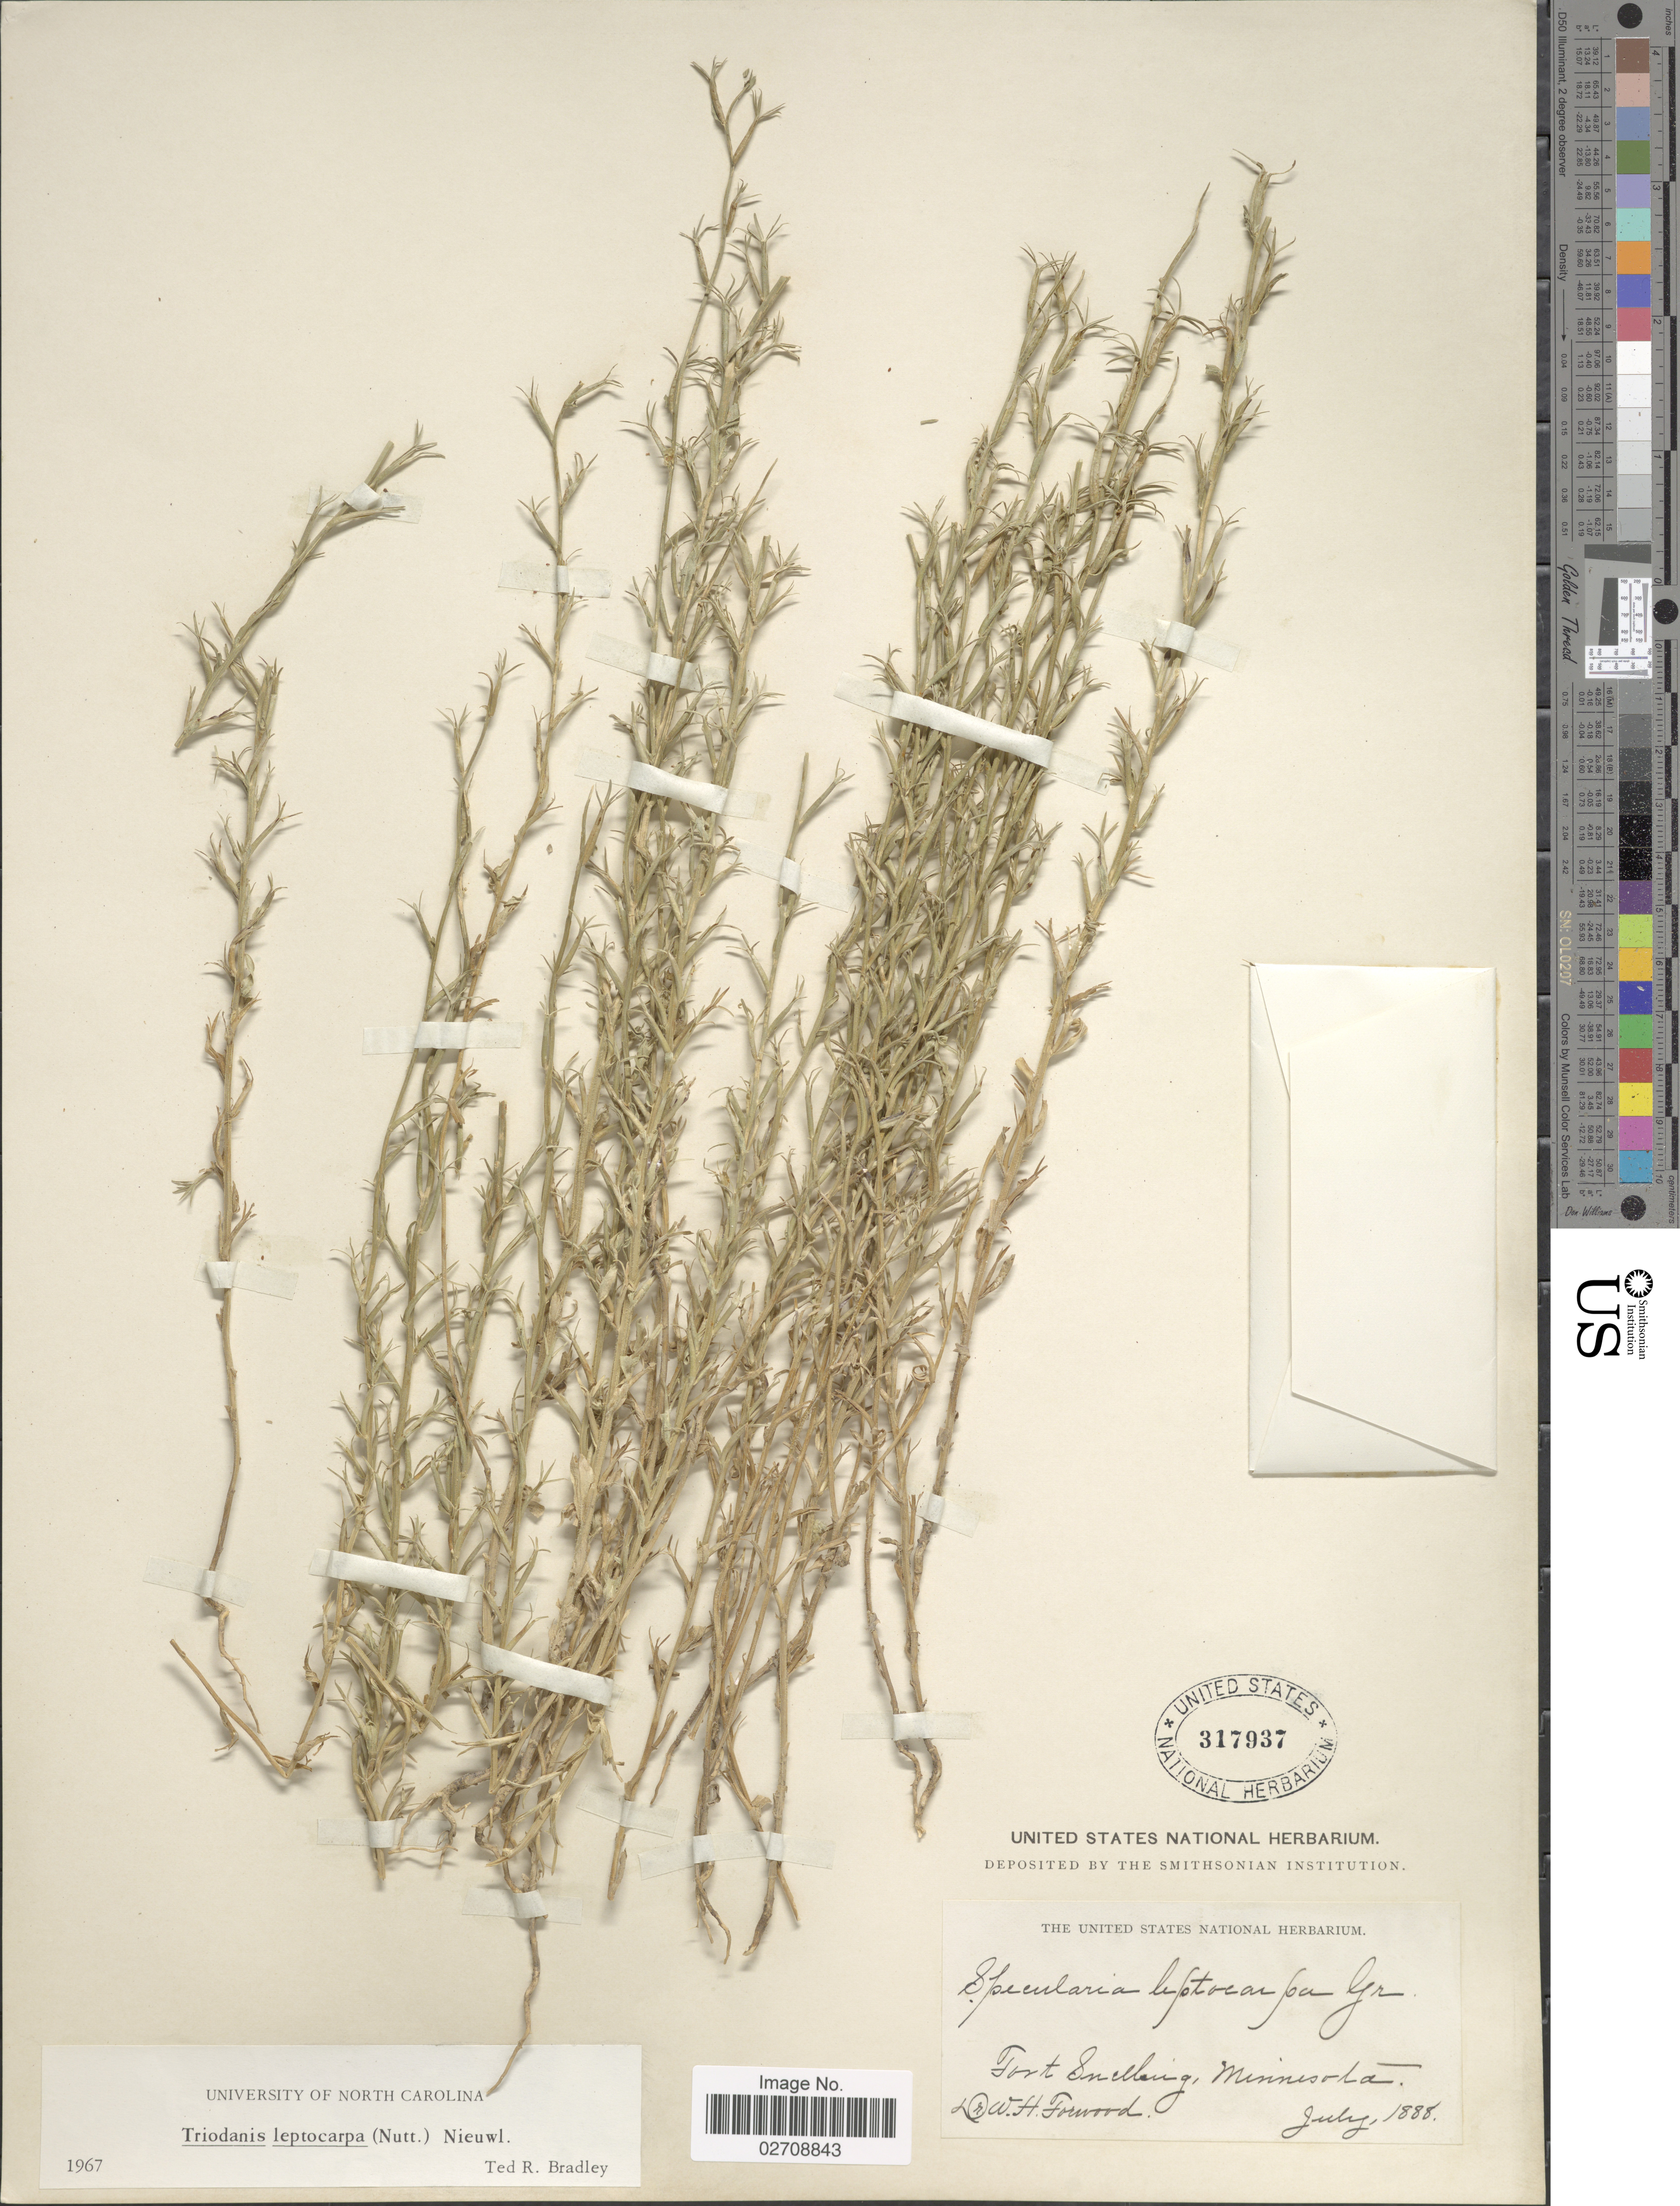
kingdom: Plantae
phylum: Tracheophyta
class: Magnoliopsida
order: Asterales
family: Campanulaceae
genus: Triodanis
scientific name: Triodanis leptocarpa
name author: Nieuwl.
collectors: W. Forwood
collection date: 1888-07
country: United States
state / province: Minnesota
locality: Fort Snelling, Minnesota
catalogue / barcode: US 317937